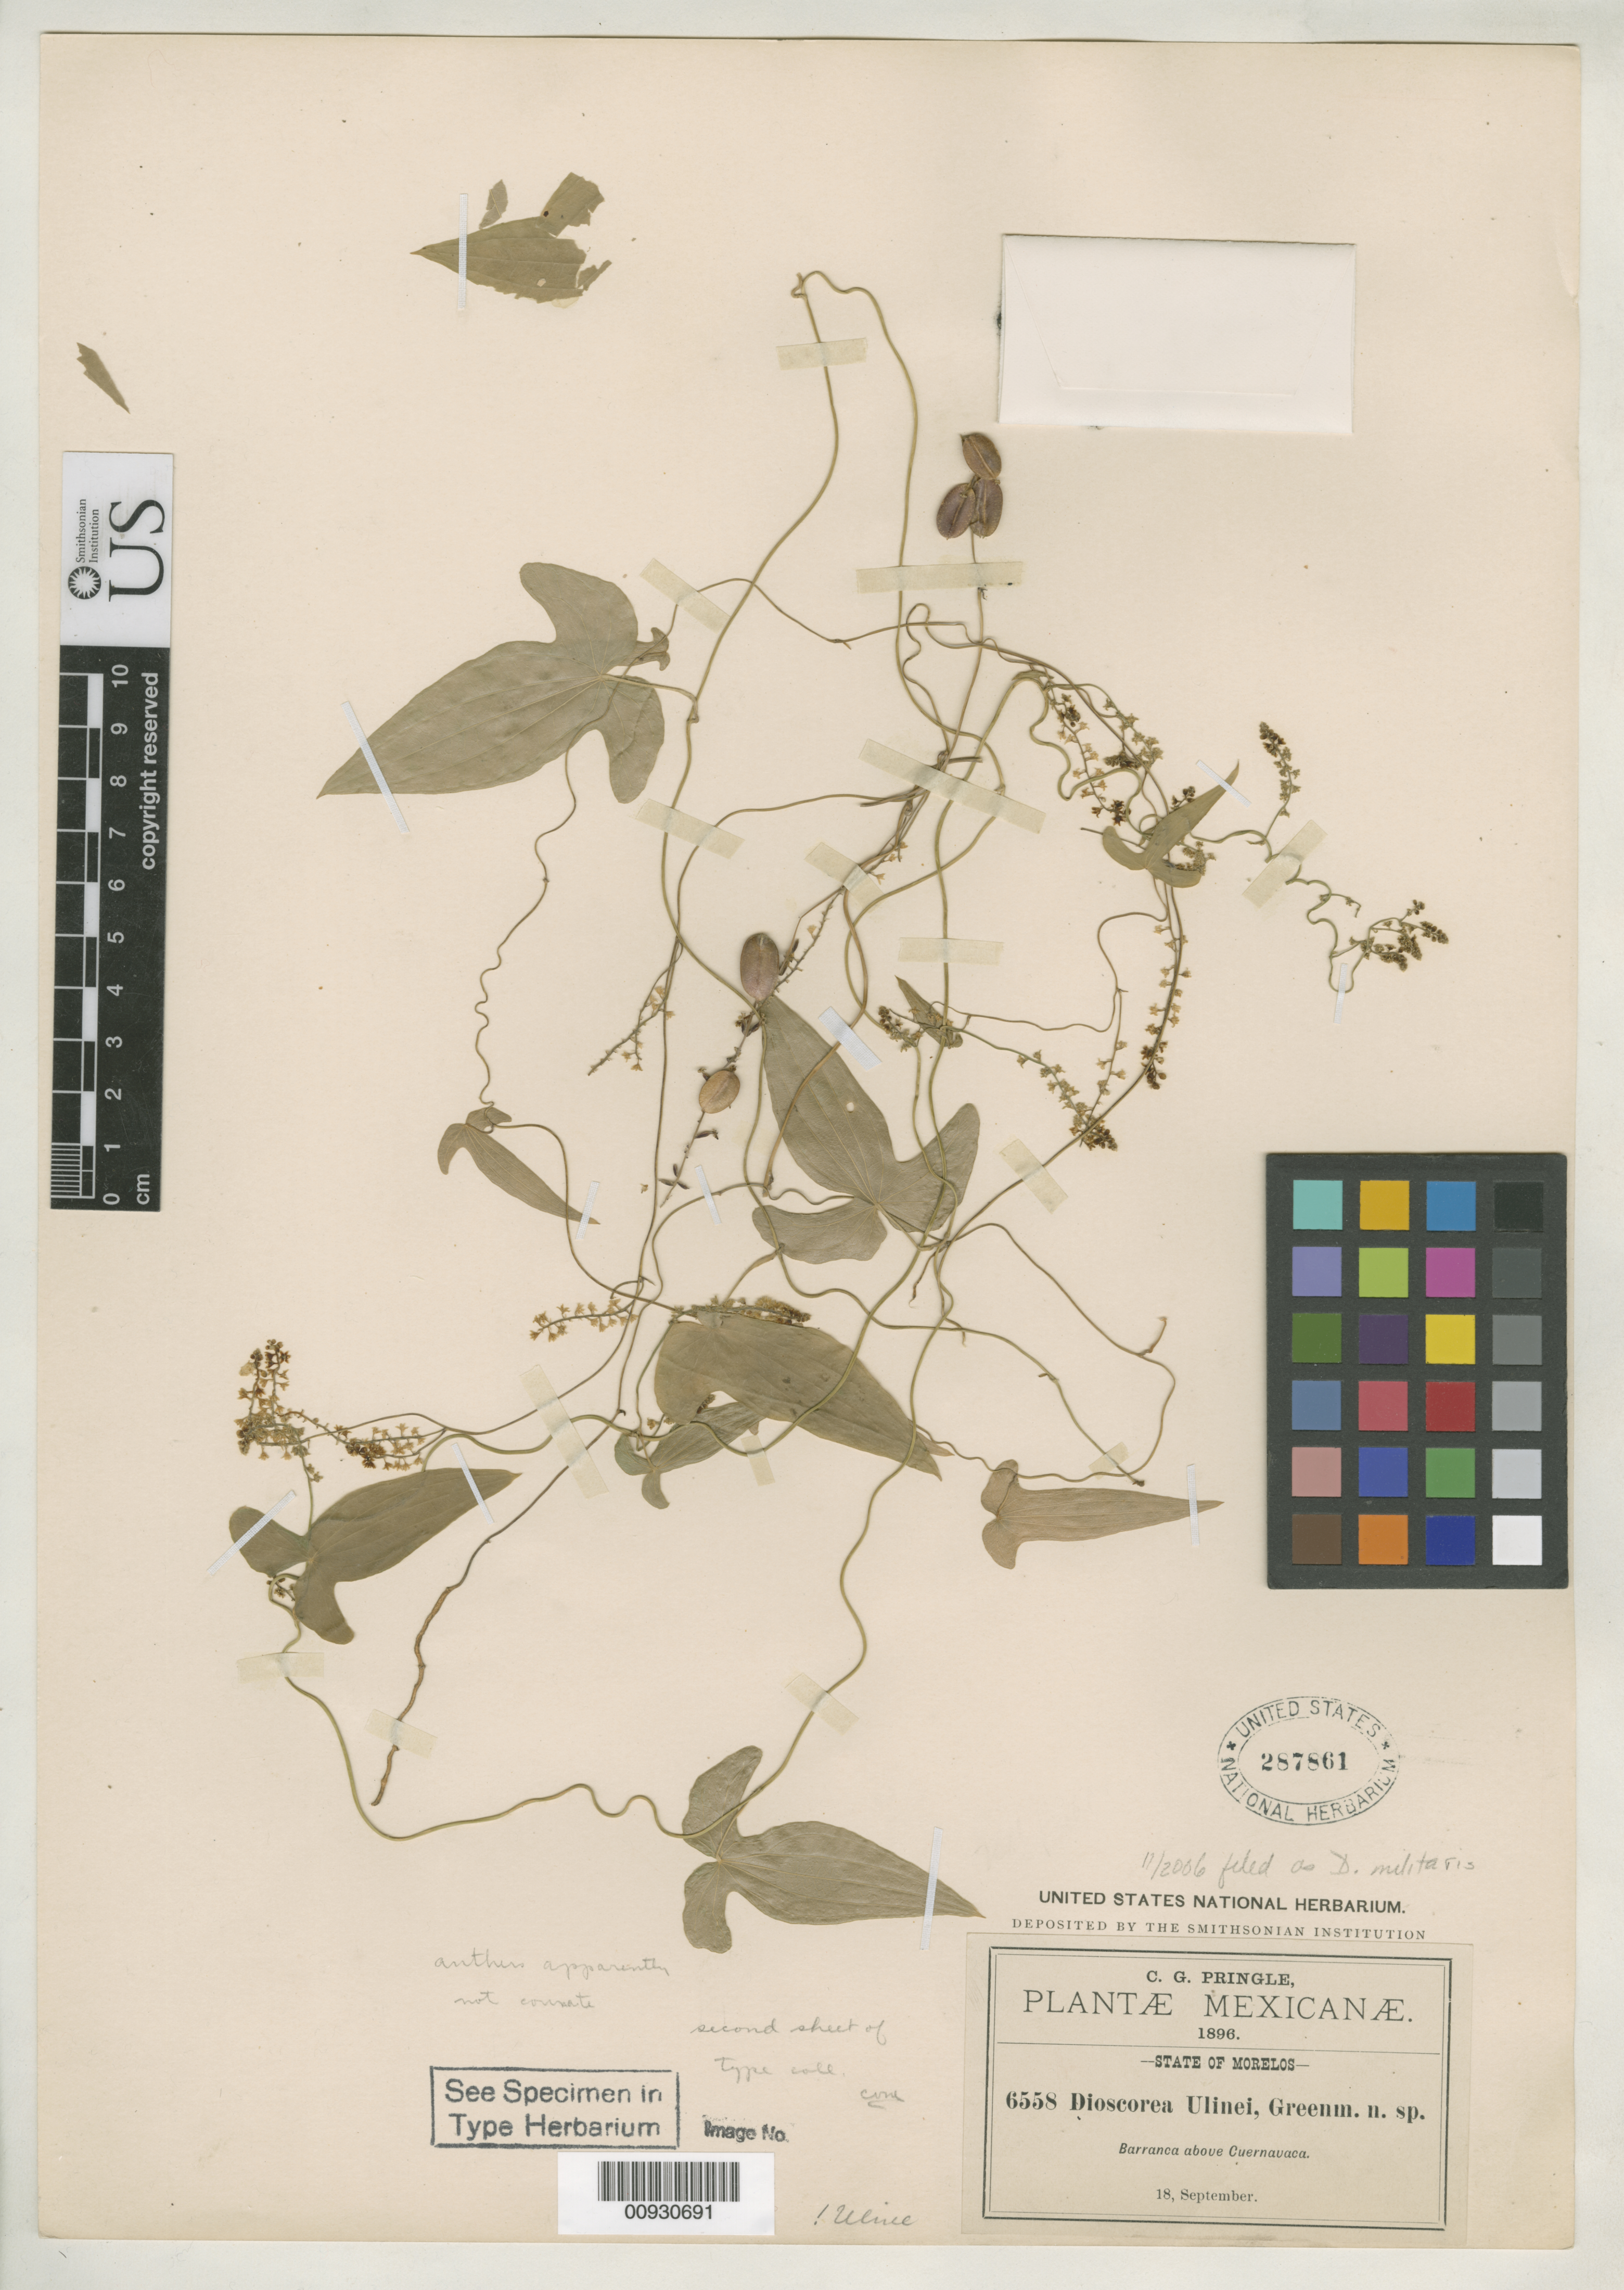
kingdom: Plantae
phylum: Tracheophyta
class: Liliopsida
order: Dioscoreales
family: Dioscoreaceae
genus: Dioscorea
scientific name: Dioscorea ulinei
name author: Greenm. ex R. Knuth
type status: Syntype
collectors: C. G. Pringle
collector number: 6558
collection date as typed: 18 Sep 1896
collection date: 1896-09-18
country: Mexico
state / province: Morelos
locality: Barranca above Cuernavaca.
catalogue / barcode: US 287861